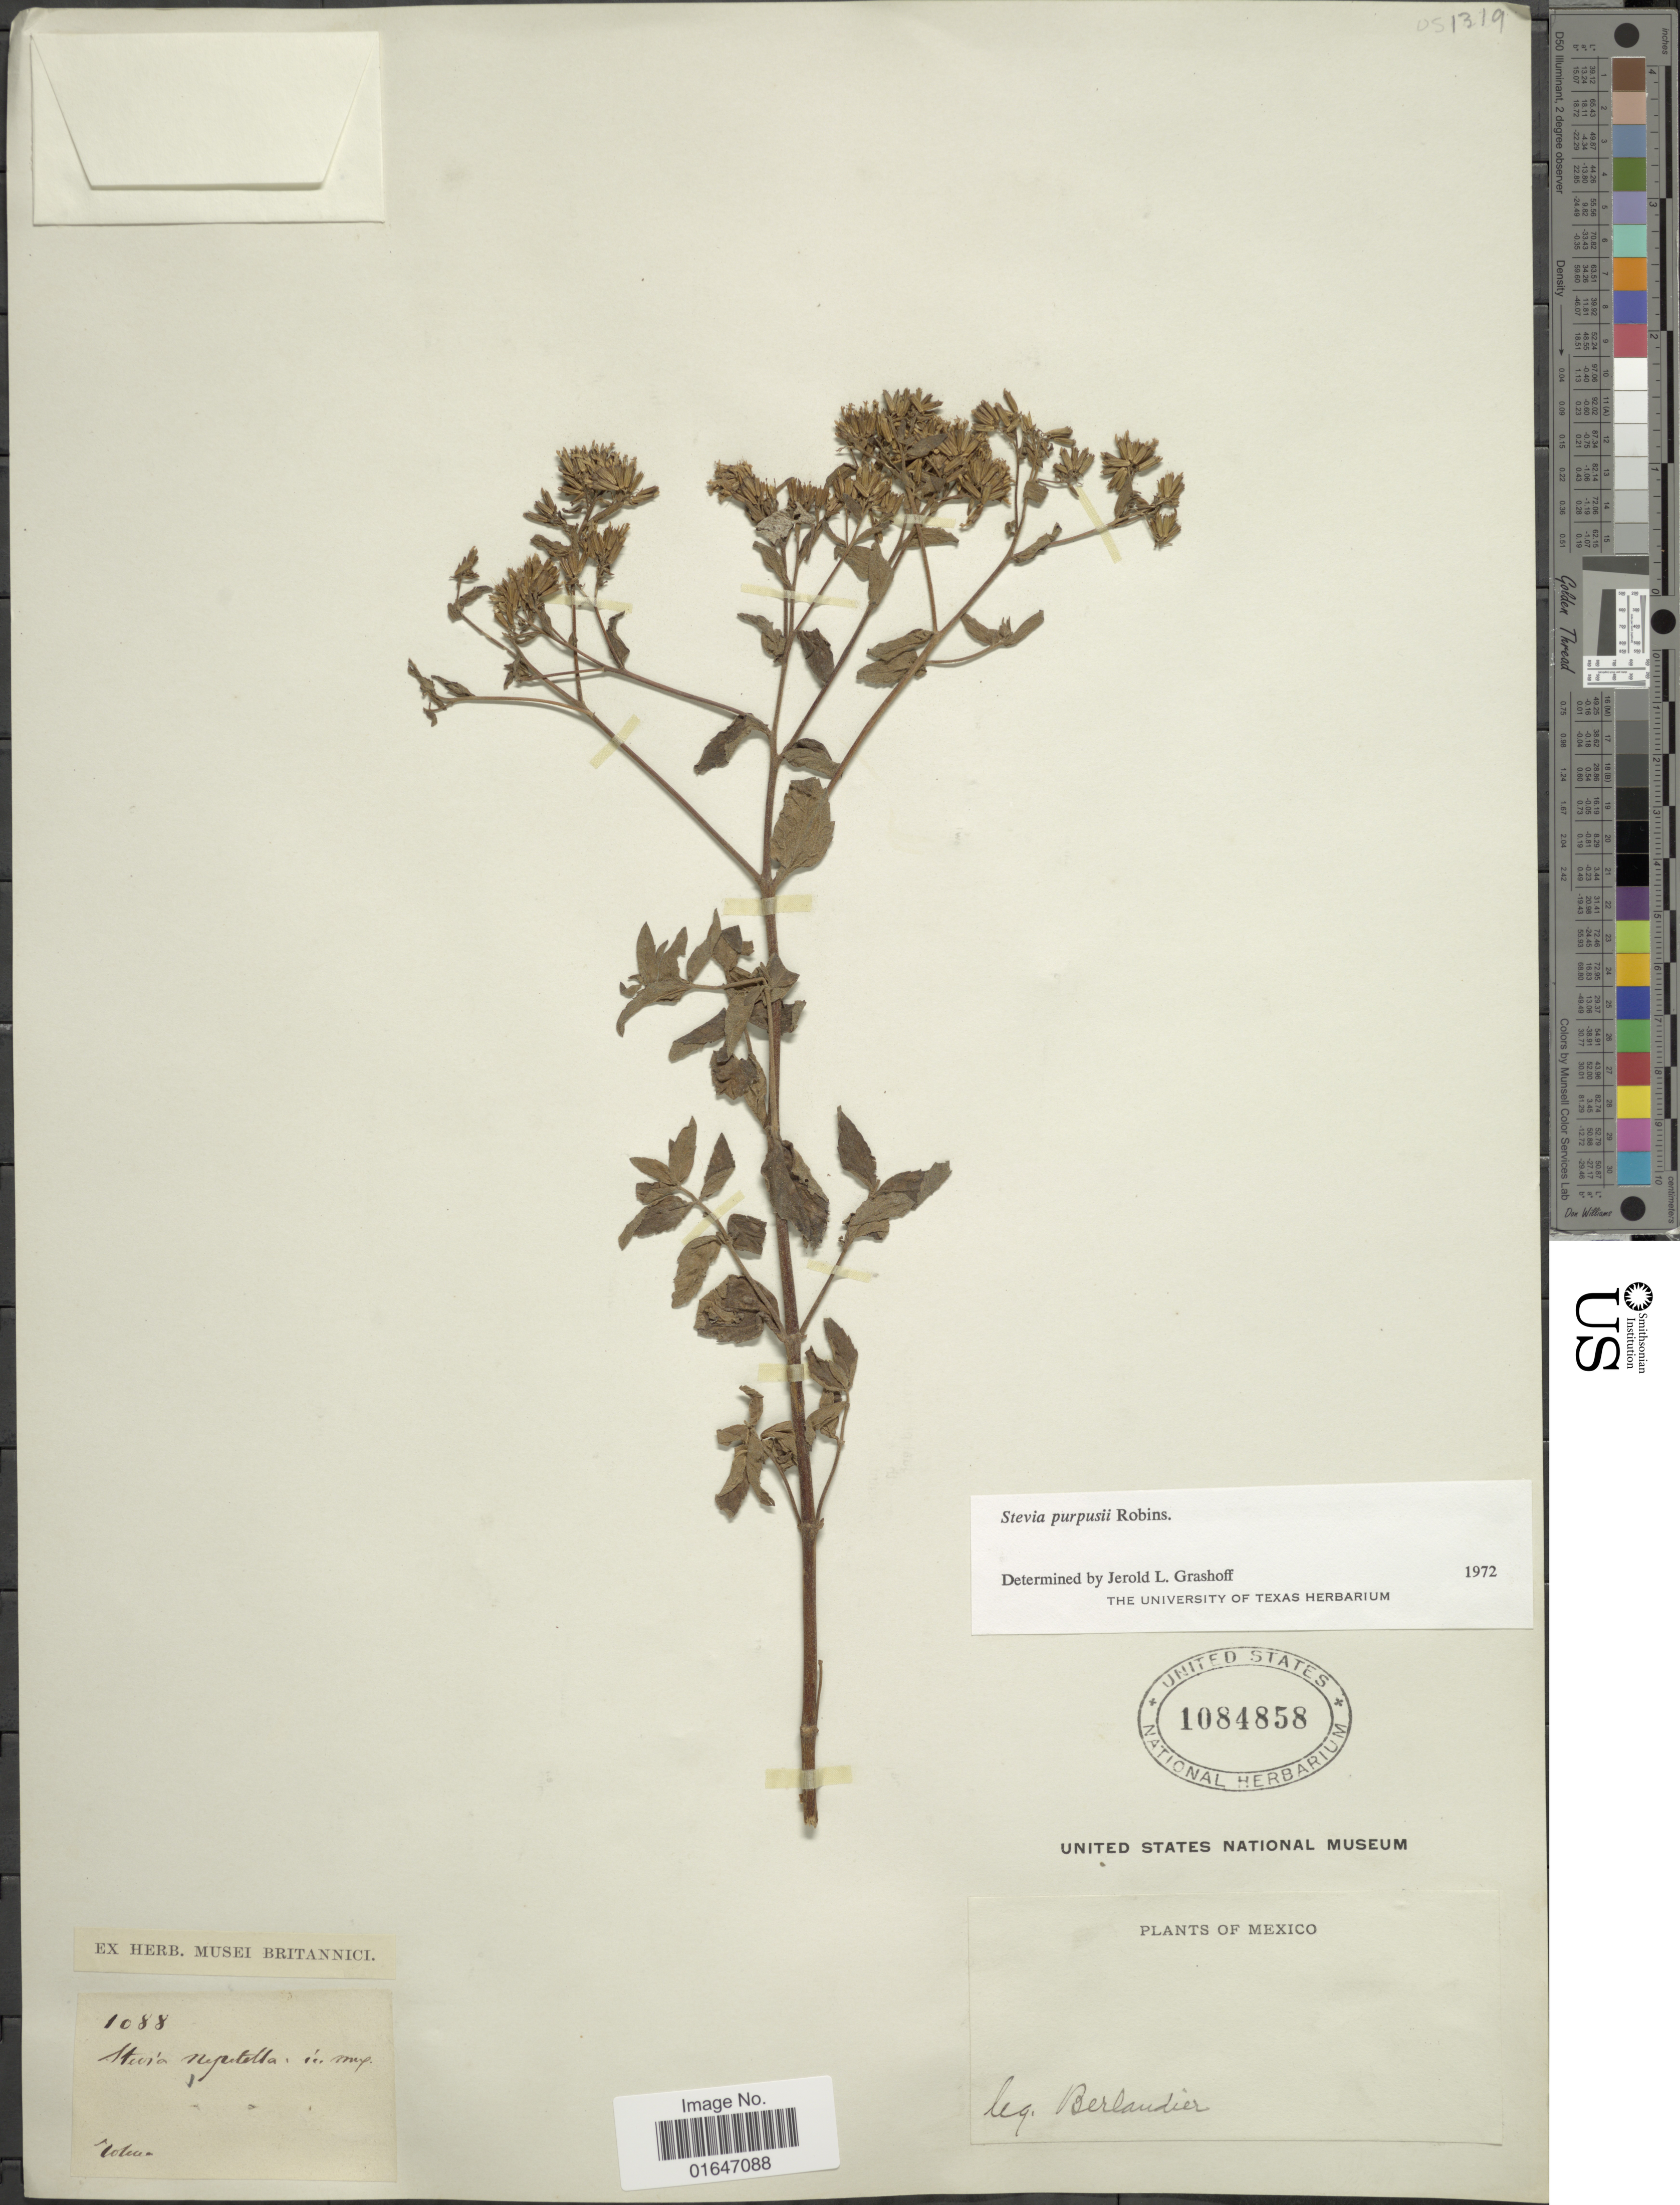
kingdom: Plantae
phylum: Tracheophyta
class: Magnoliopsida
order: Asterales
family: Asteraceae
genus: Stevia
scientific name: Stevia purpusii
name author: B.L. Rob.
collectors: J. L. Berlandier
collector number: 1088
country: Mexico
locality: Toluca.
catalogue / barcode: US 1084858